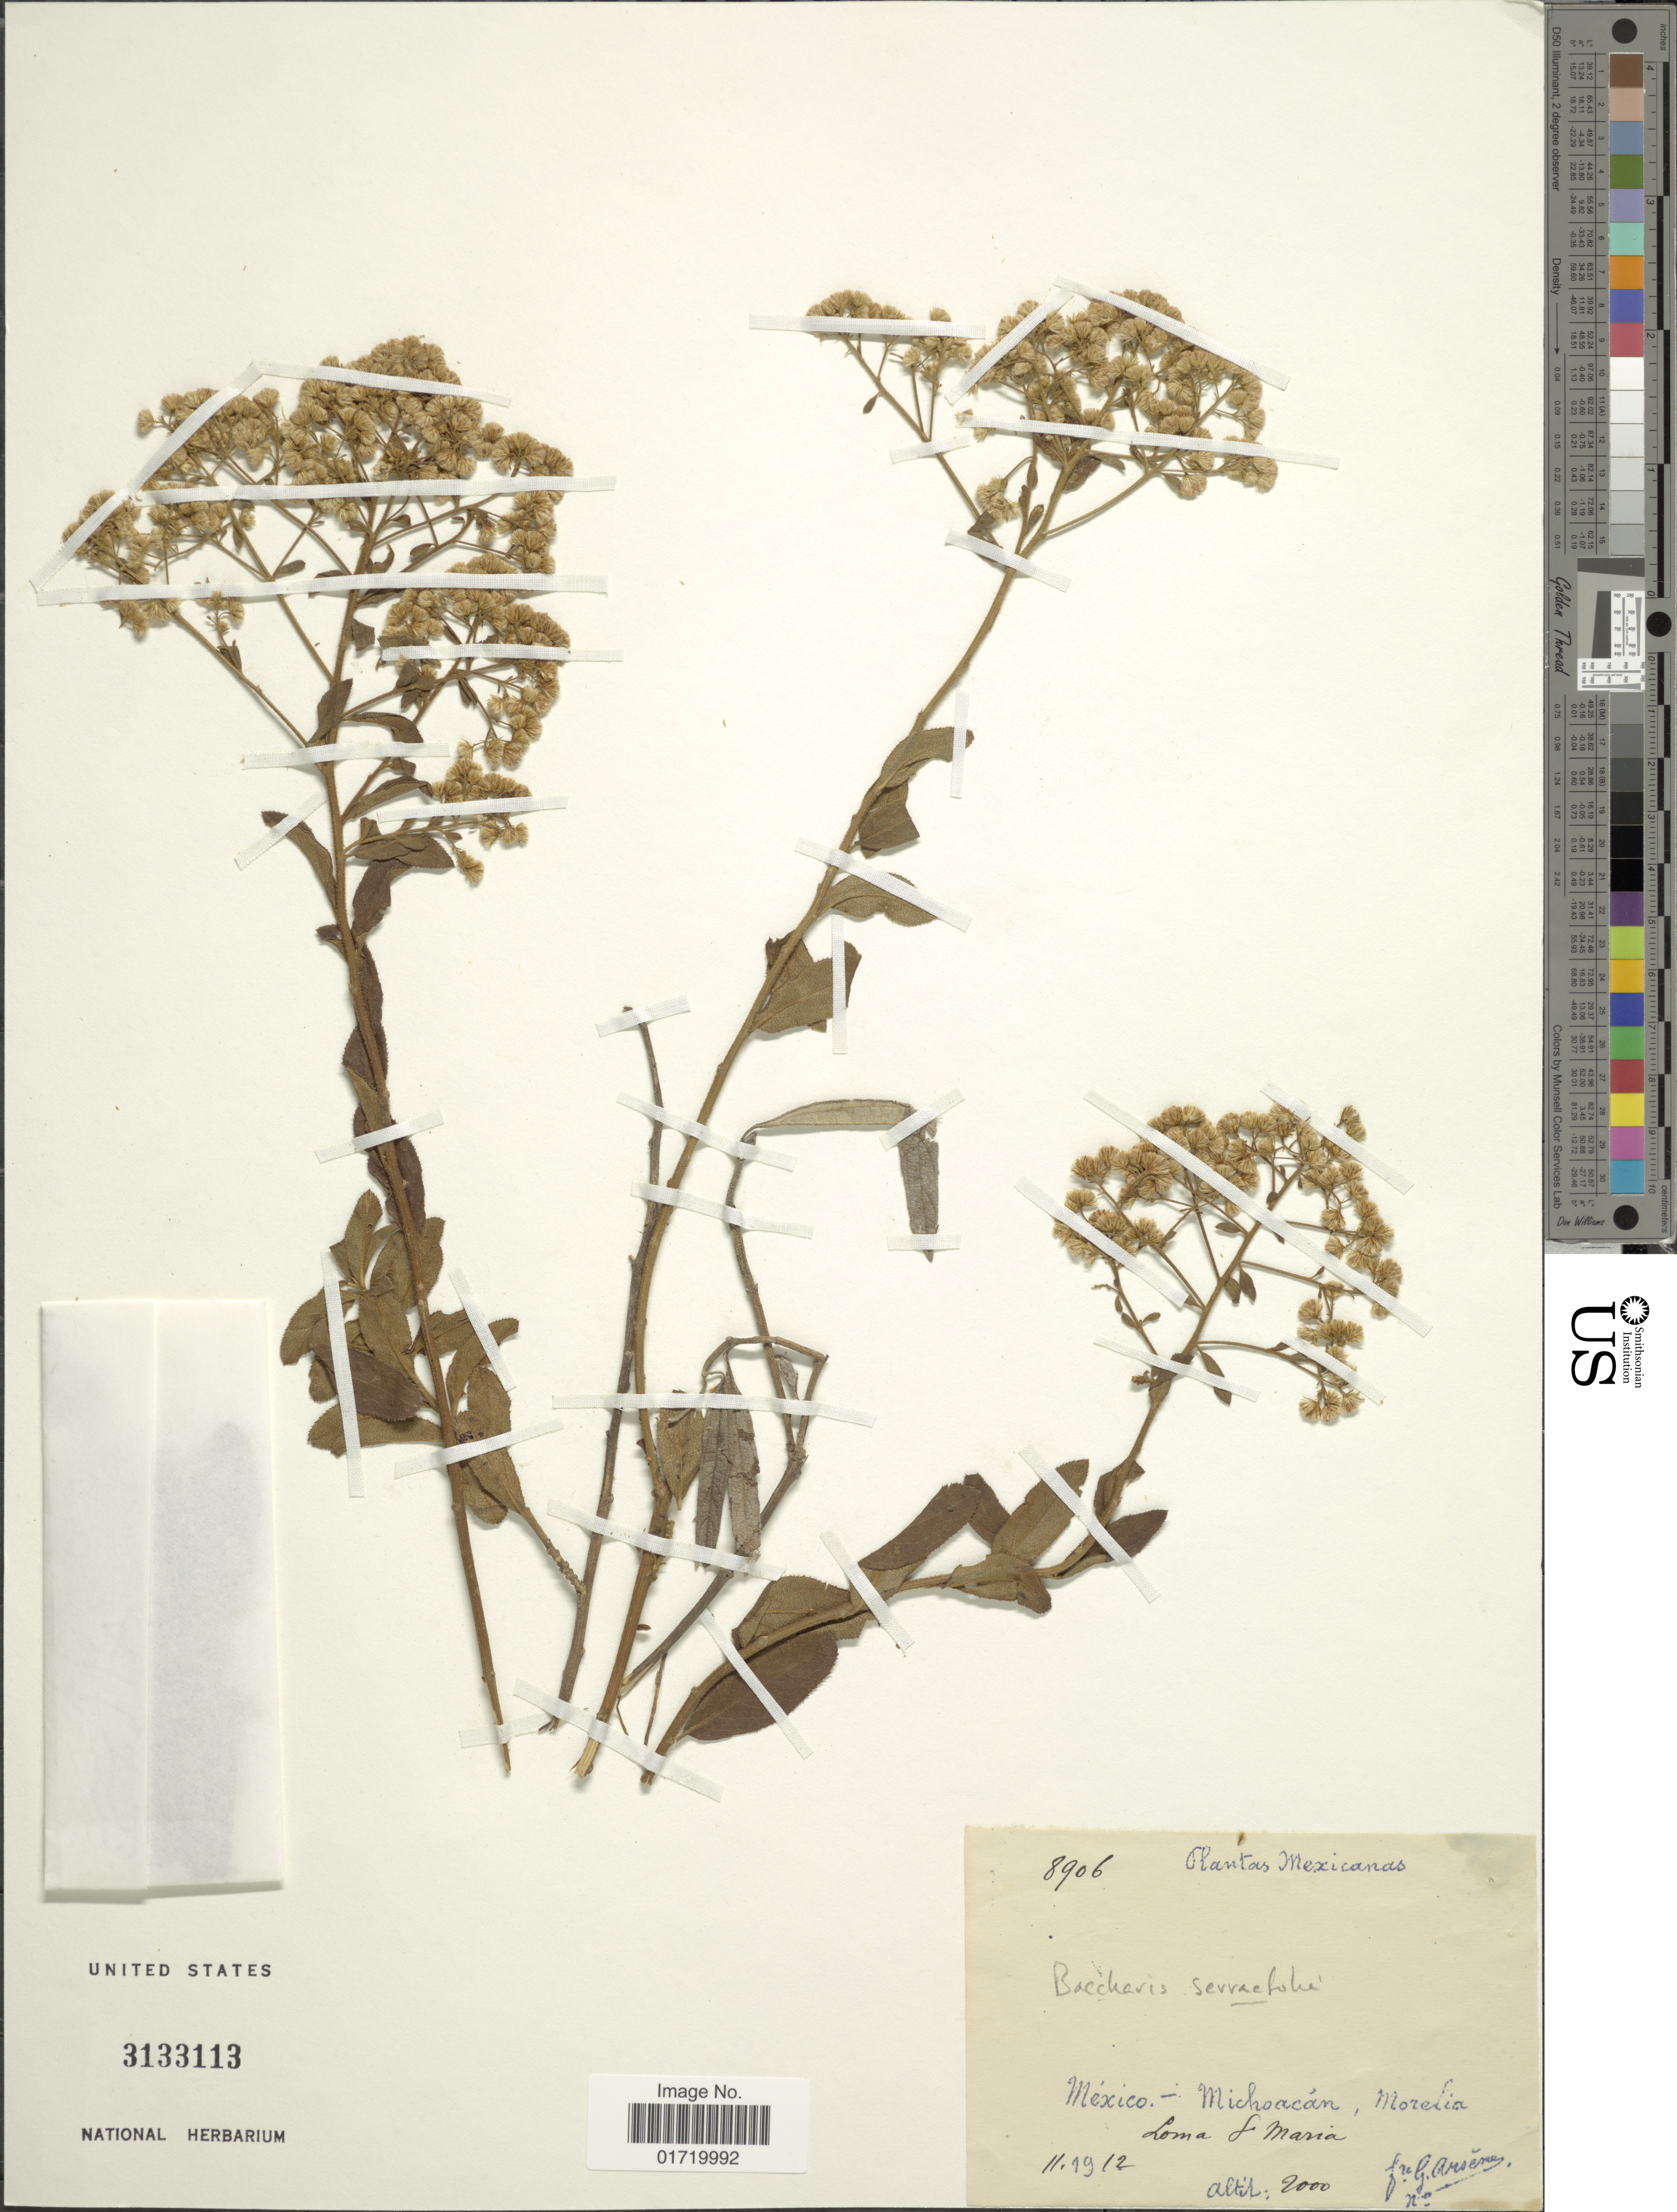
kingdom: Plantae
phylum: Tracheophyta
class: Magnoliopsida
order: Asterales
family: Asteraceae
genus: Baccharis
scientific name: Baccharis serrifolia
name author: DC.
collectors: Bro. G. Arsène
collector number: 8906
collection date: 1912-11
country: Mexico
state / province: Michoacán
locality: Morelia, Loma S. Maria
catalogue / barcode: US 3133113